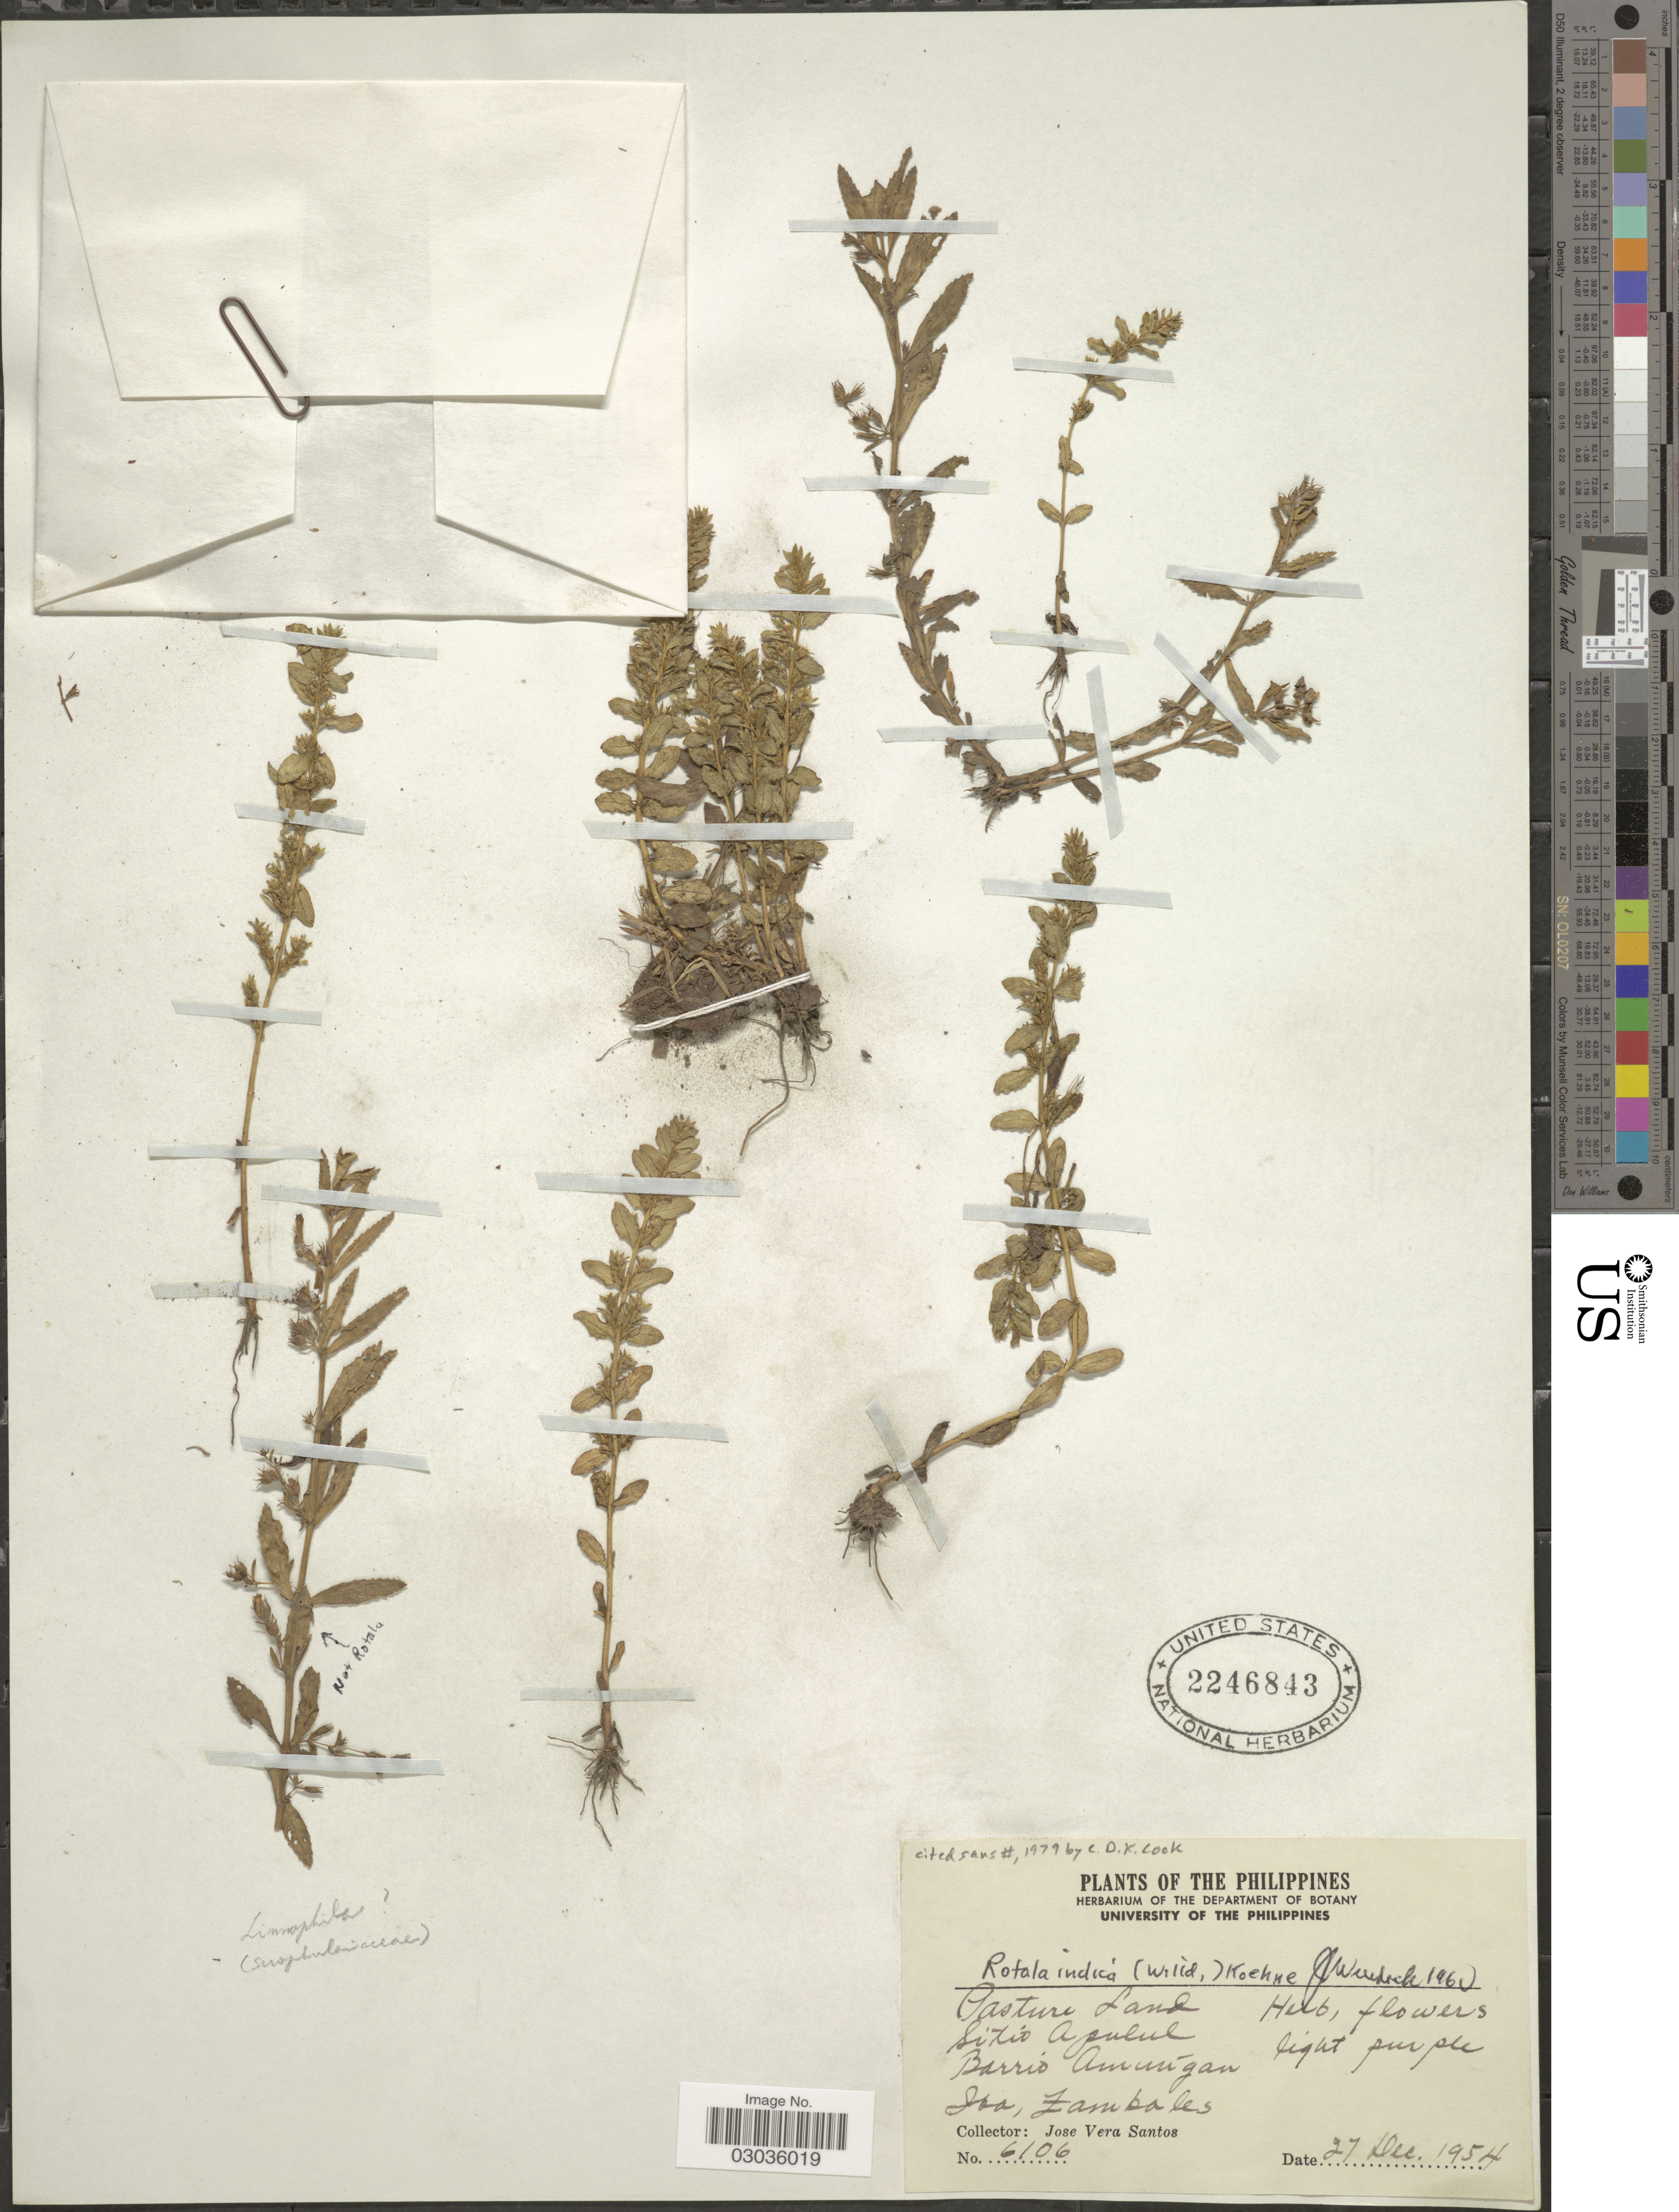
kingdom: Plantae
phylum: Tracheophyta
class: Magnoliopsida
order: Myrtales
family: Lythraceae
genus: Rotala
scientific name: Rotala indica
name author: (L.) Koehne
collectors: J. Vera Santos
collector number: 6106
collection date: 1954-12-27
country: Philippines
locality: Sitio Apulul, Barrio Amungan, Iba, Zambales.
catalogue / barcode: US 2246843